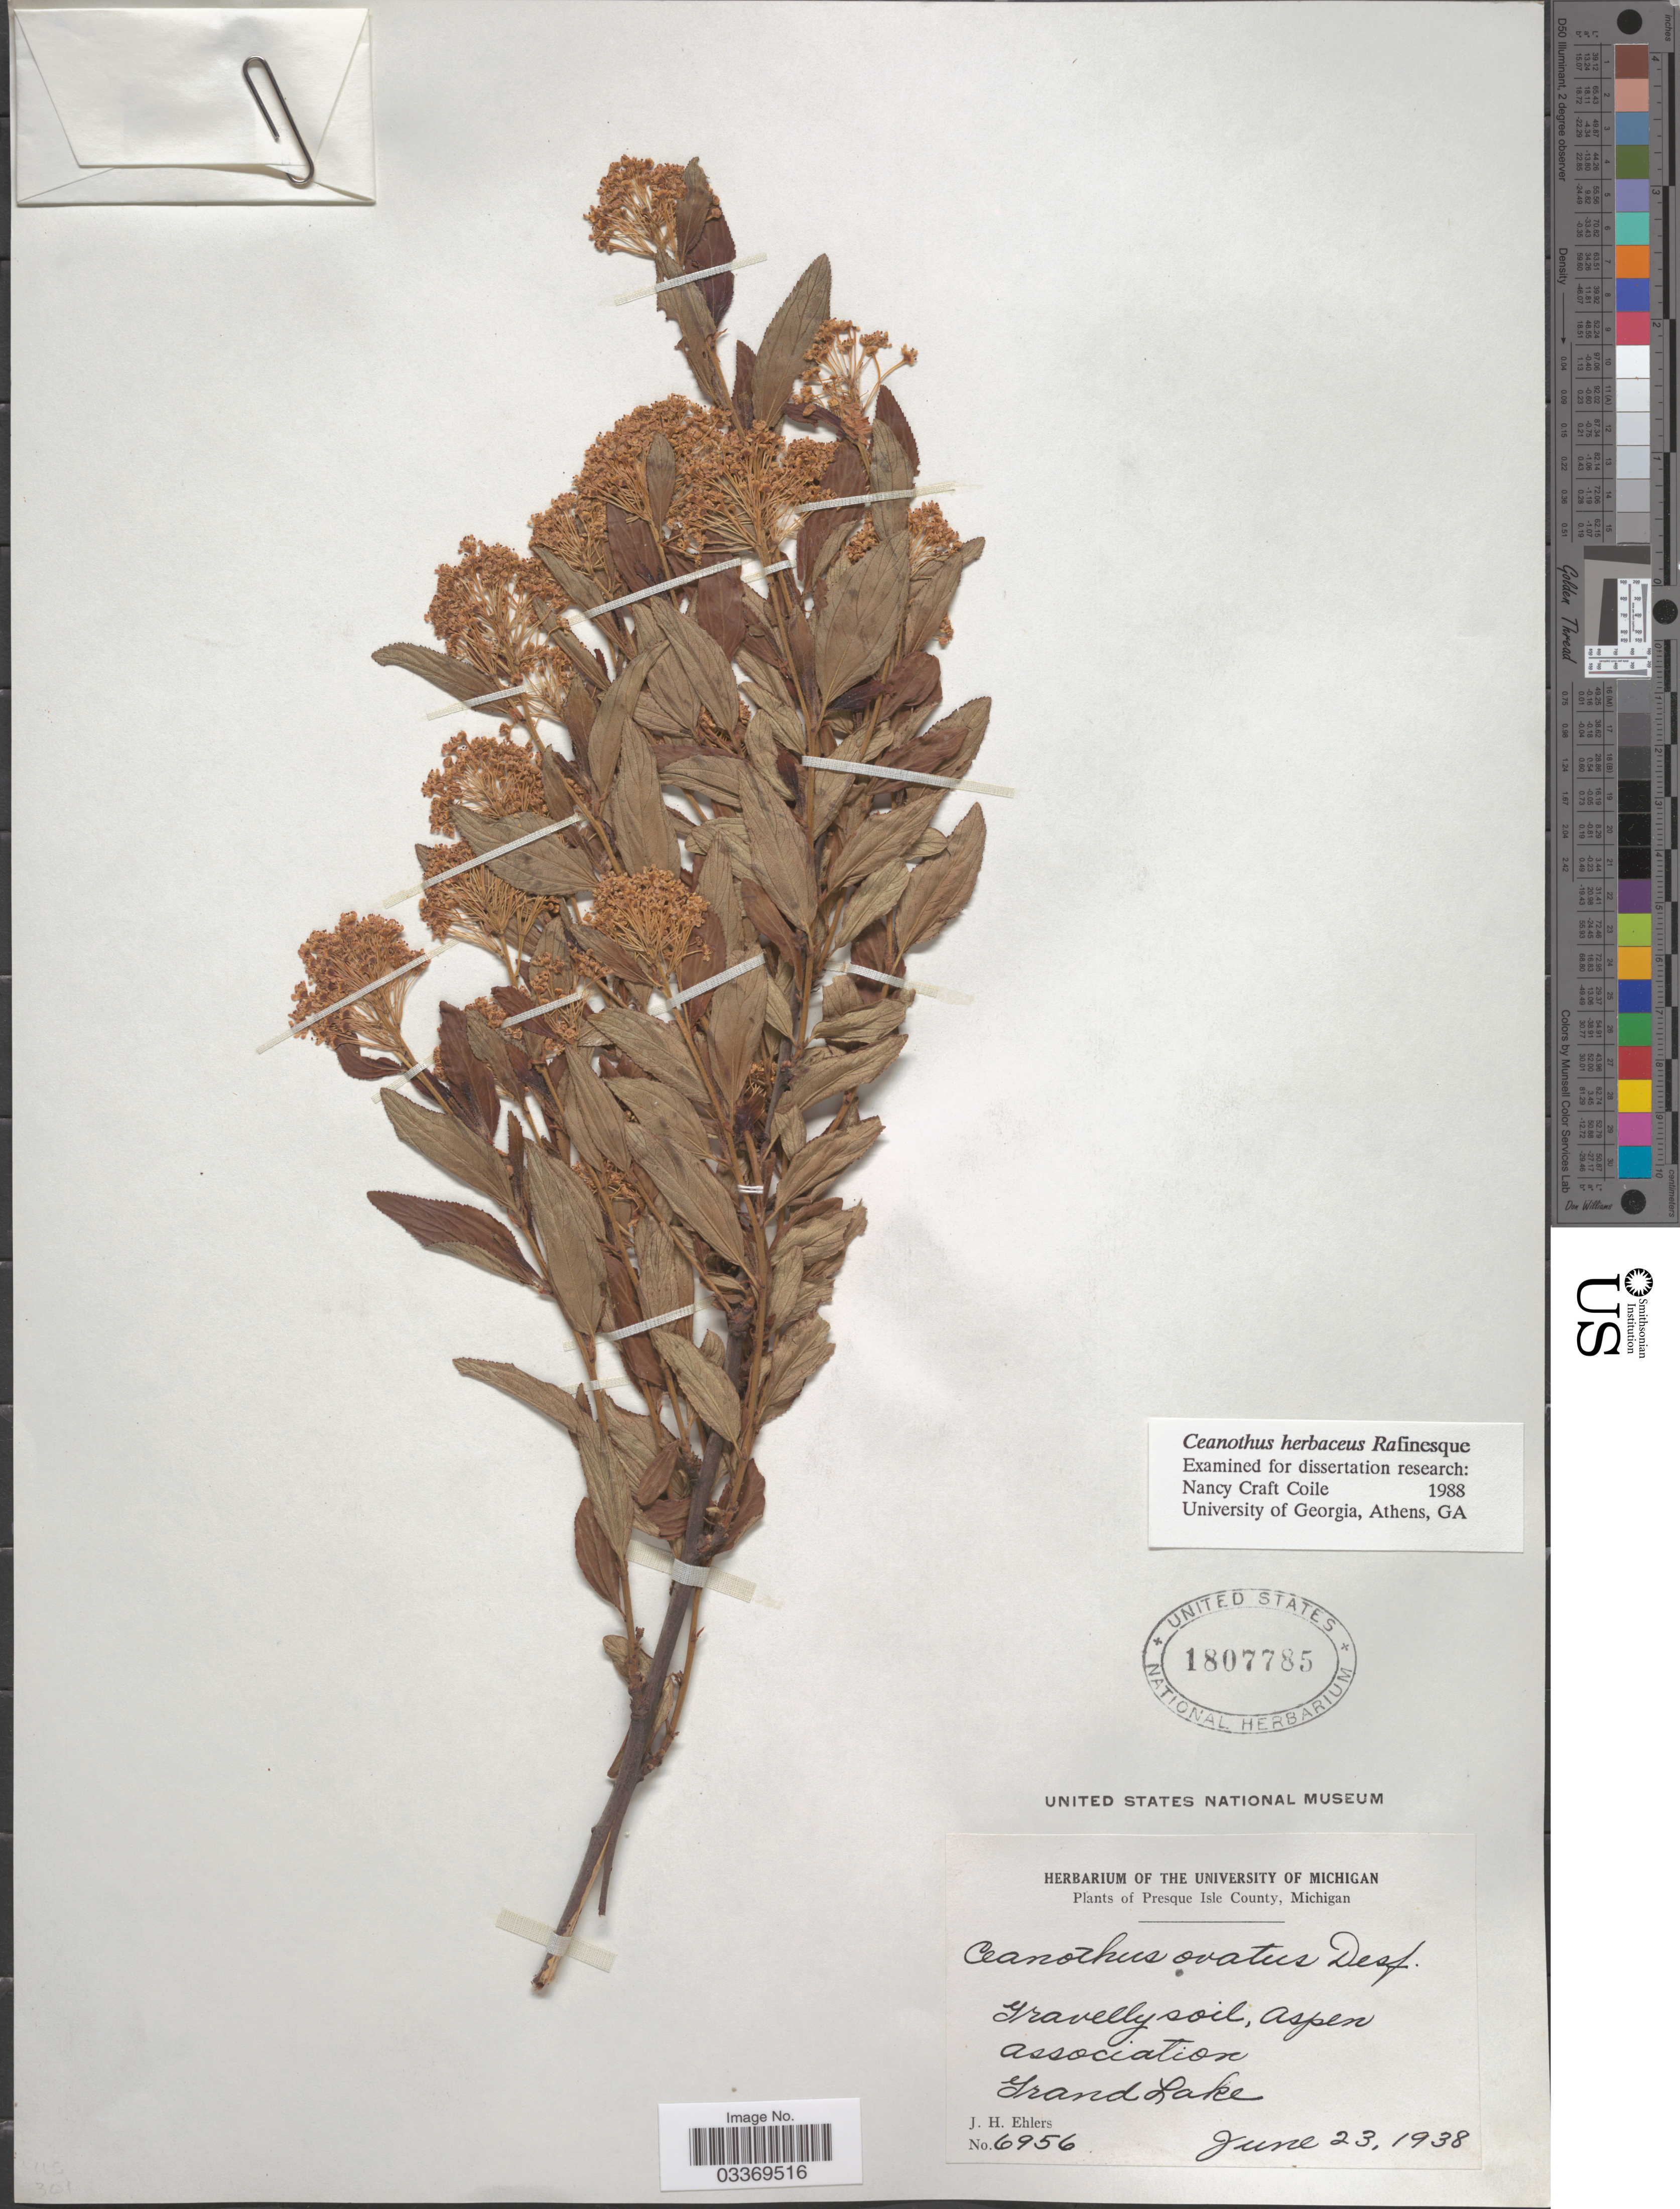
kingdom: Plantae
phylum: Tracheophyta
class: Magnoliopsida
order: Rosales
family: Rhamnaceae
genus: Ceanothus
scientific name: Ceanothus ovatus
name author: Desf.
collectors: J. H. Ehlers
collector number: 6956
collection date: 1938-06-23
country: United States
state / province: Michigan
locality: Presque Isle. Grand Lake.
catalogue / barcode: US 1807785